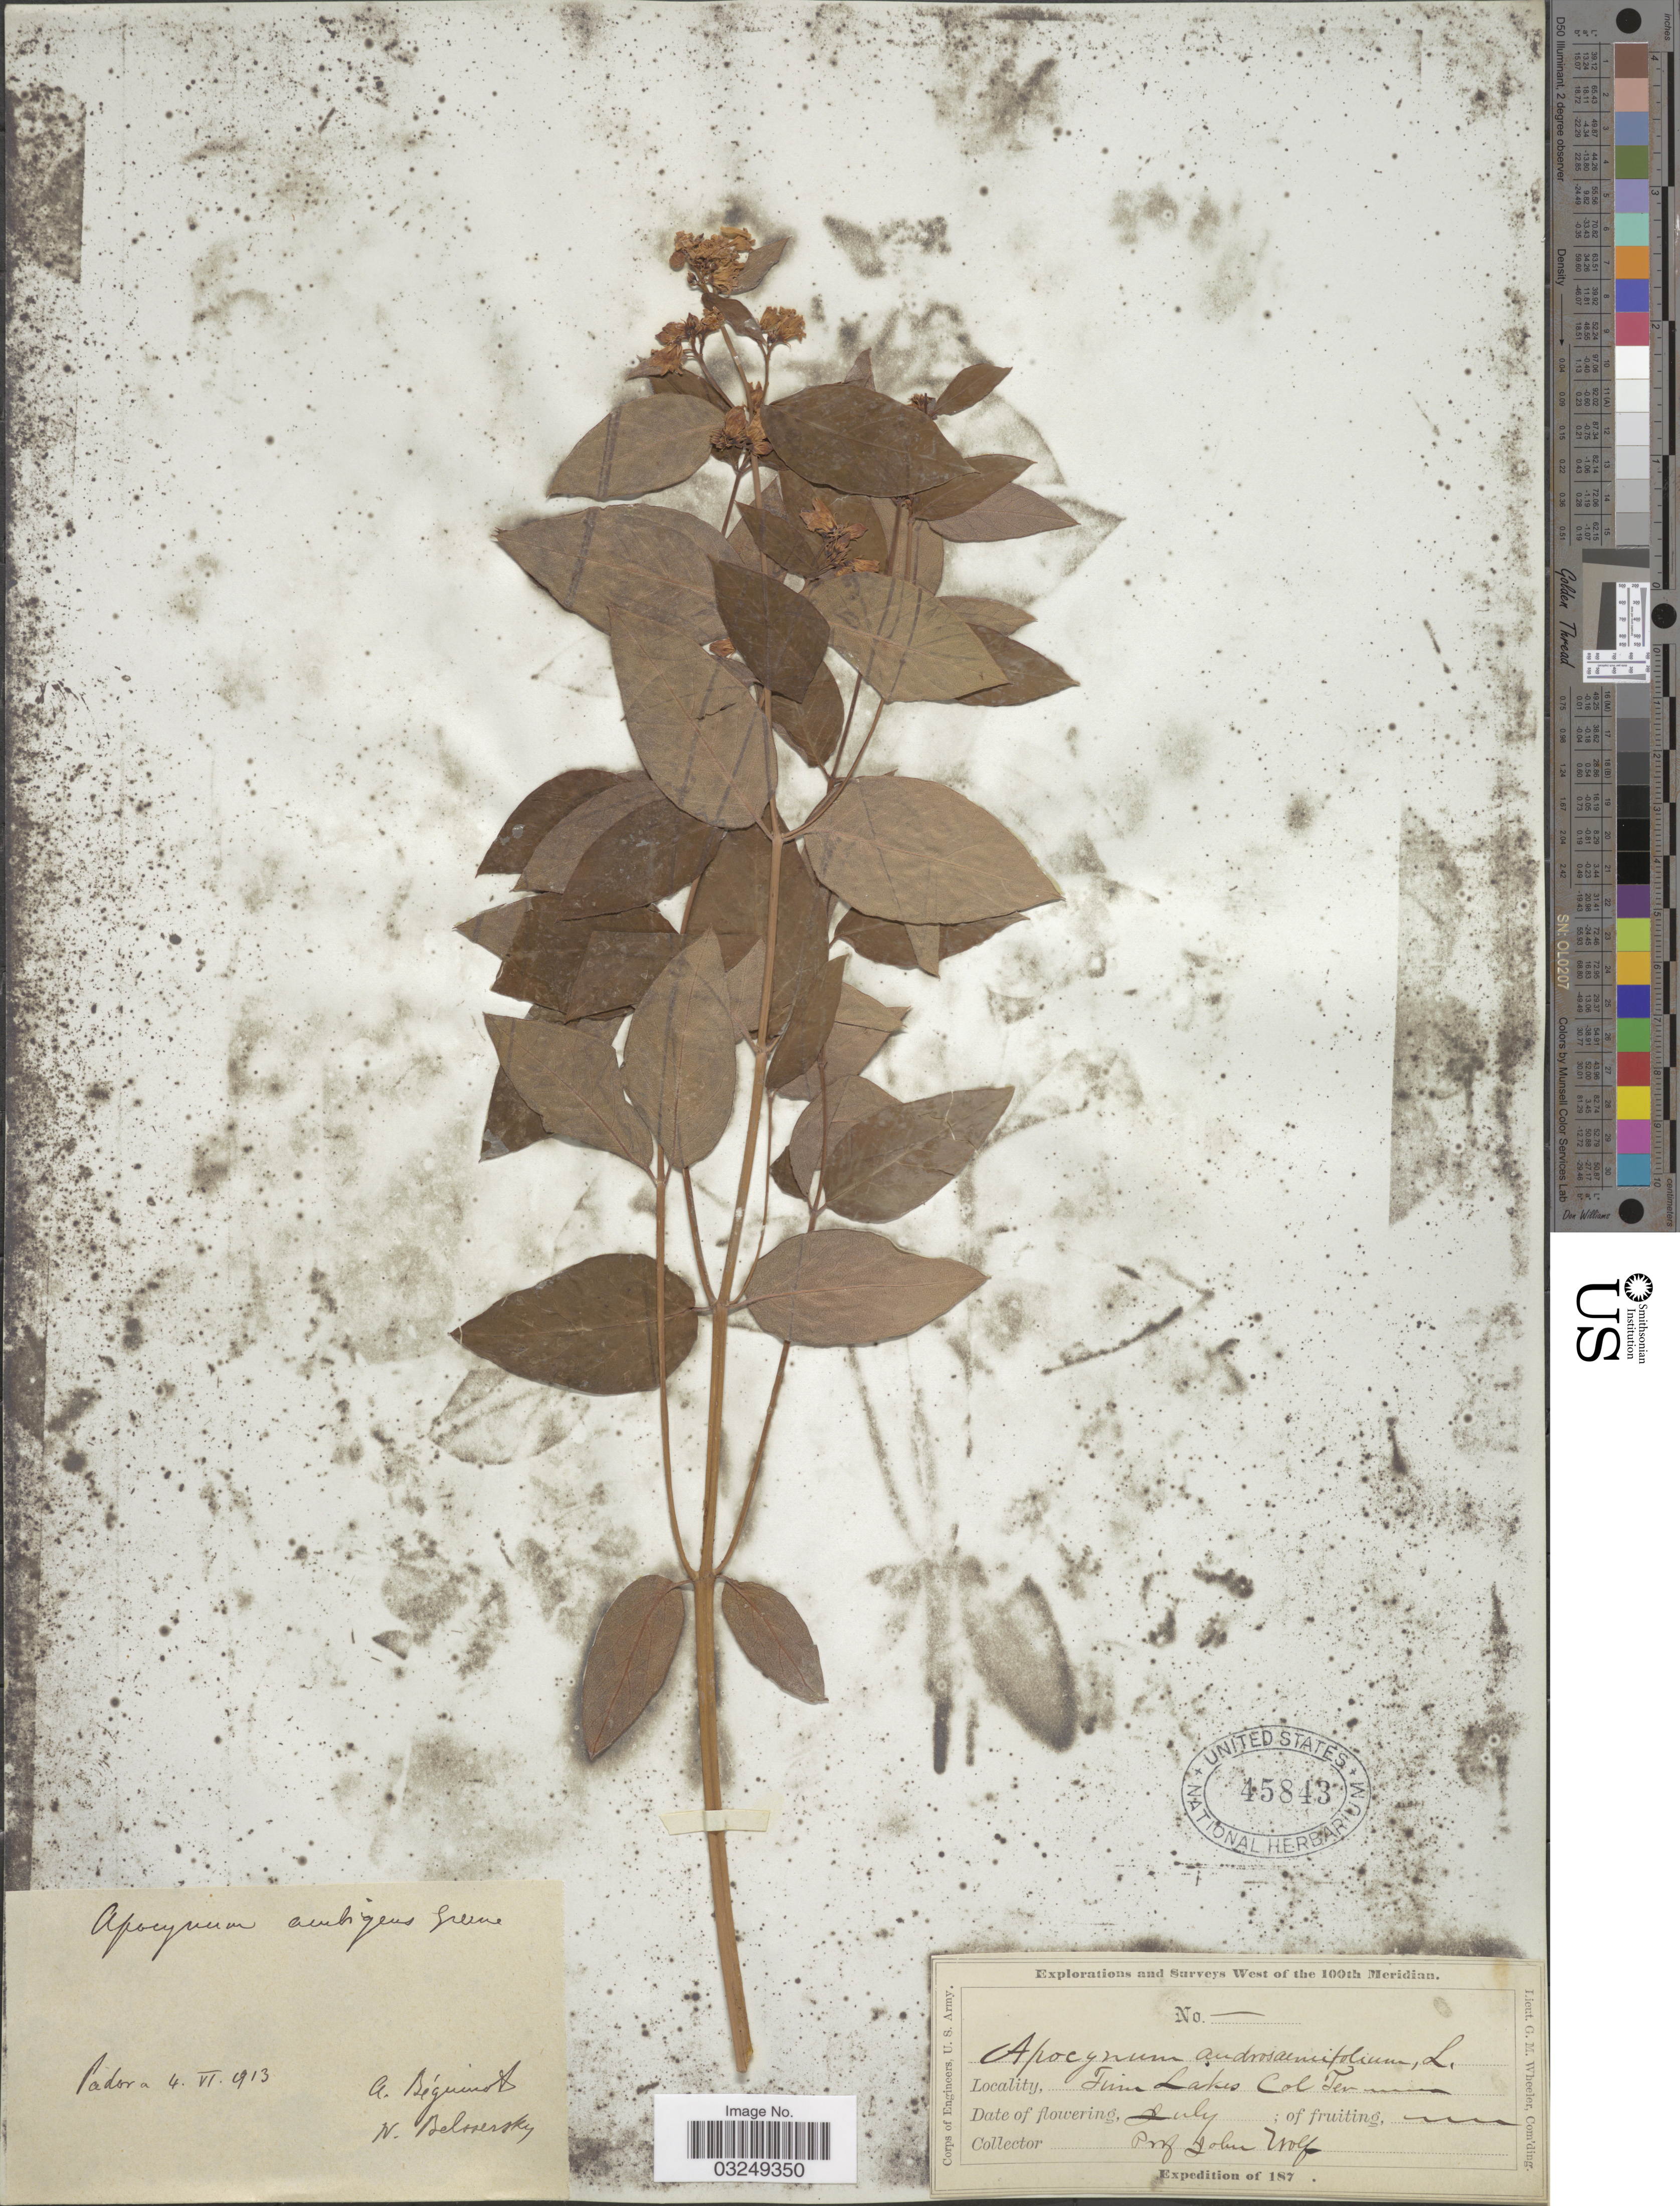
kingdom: Plantae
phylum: Tracheophyta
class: Magnoliopsida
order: Gentianales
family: Apocynaceae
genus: Apocynum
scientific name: Apocynum ambigens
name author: S.W. Greene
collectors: J. Wolf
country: United States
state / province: Colorado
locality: Twin Lakes Col. Ter.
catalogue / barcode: US 45843